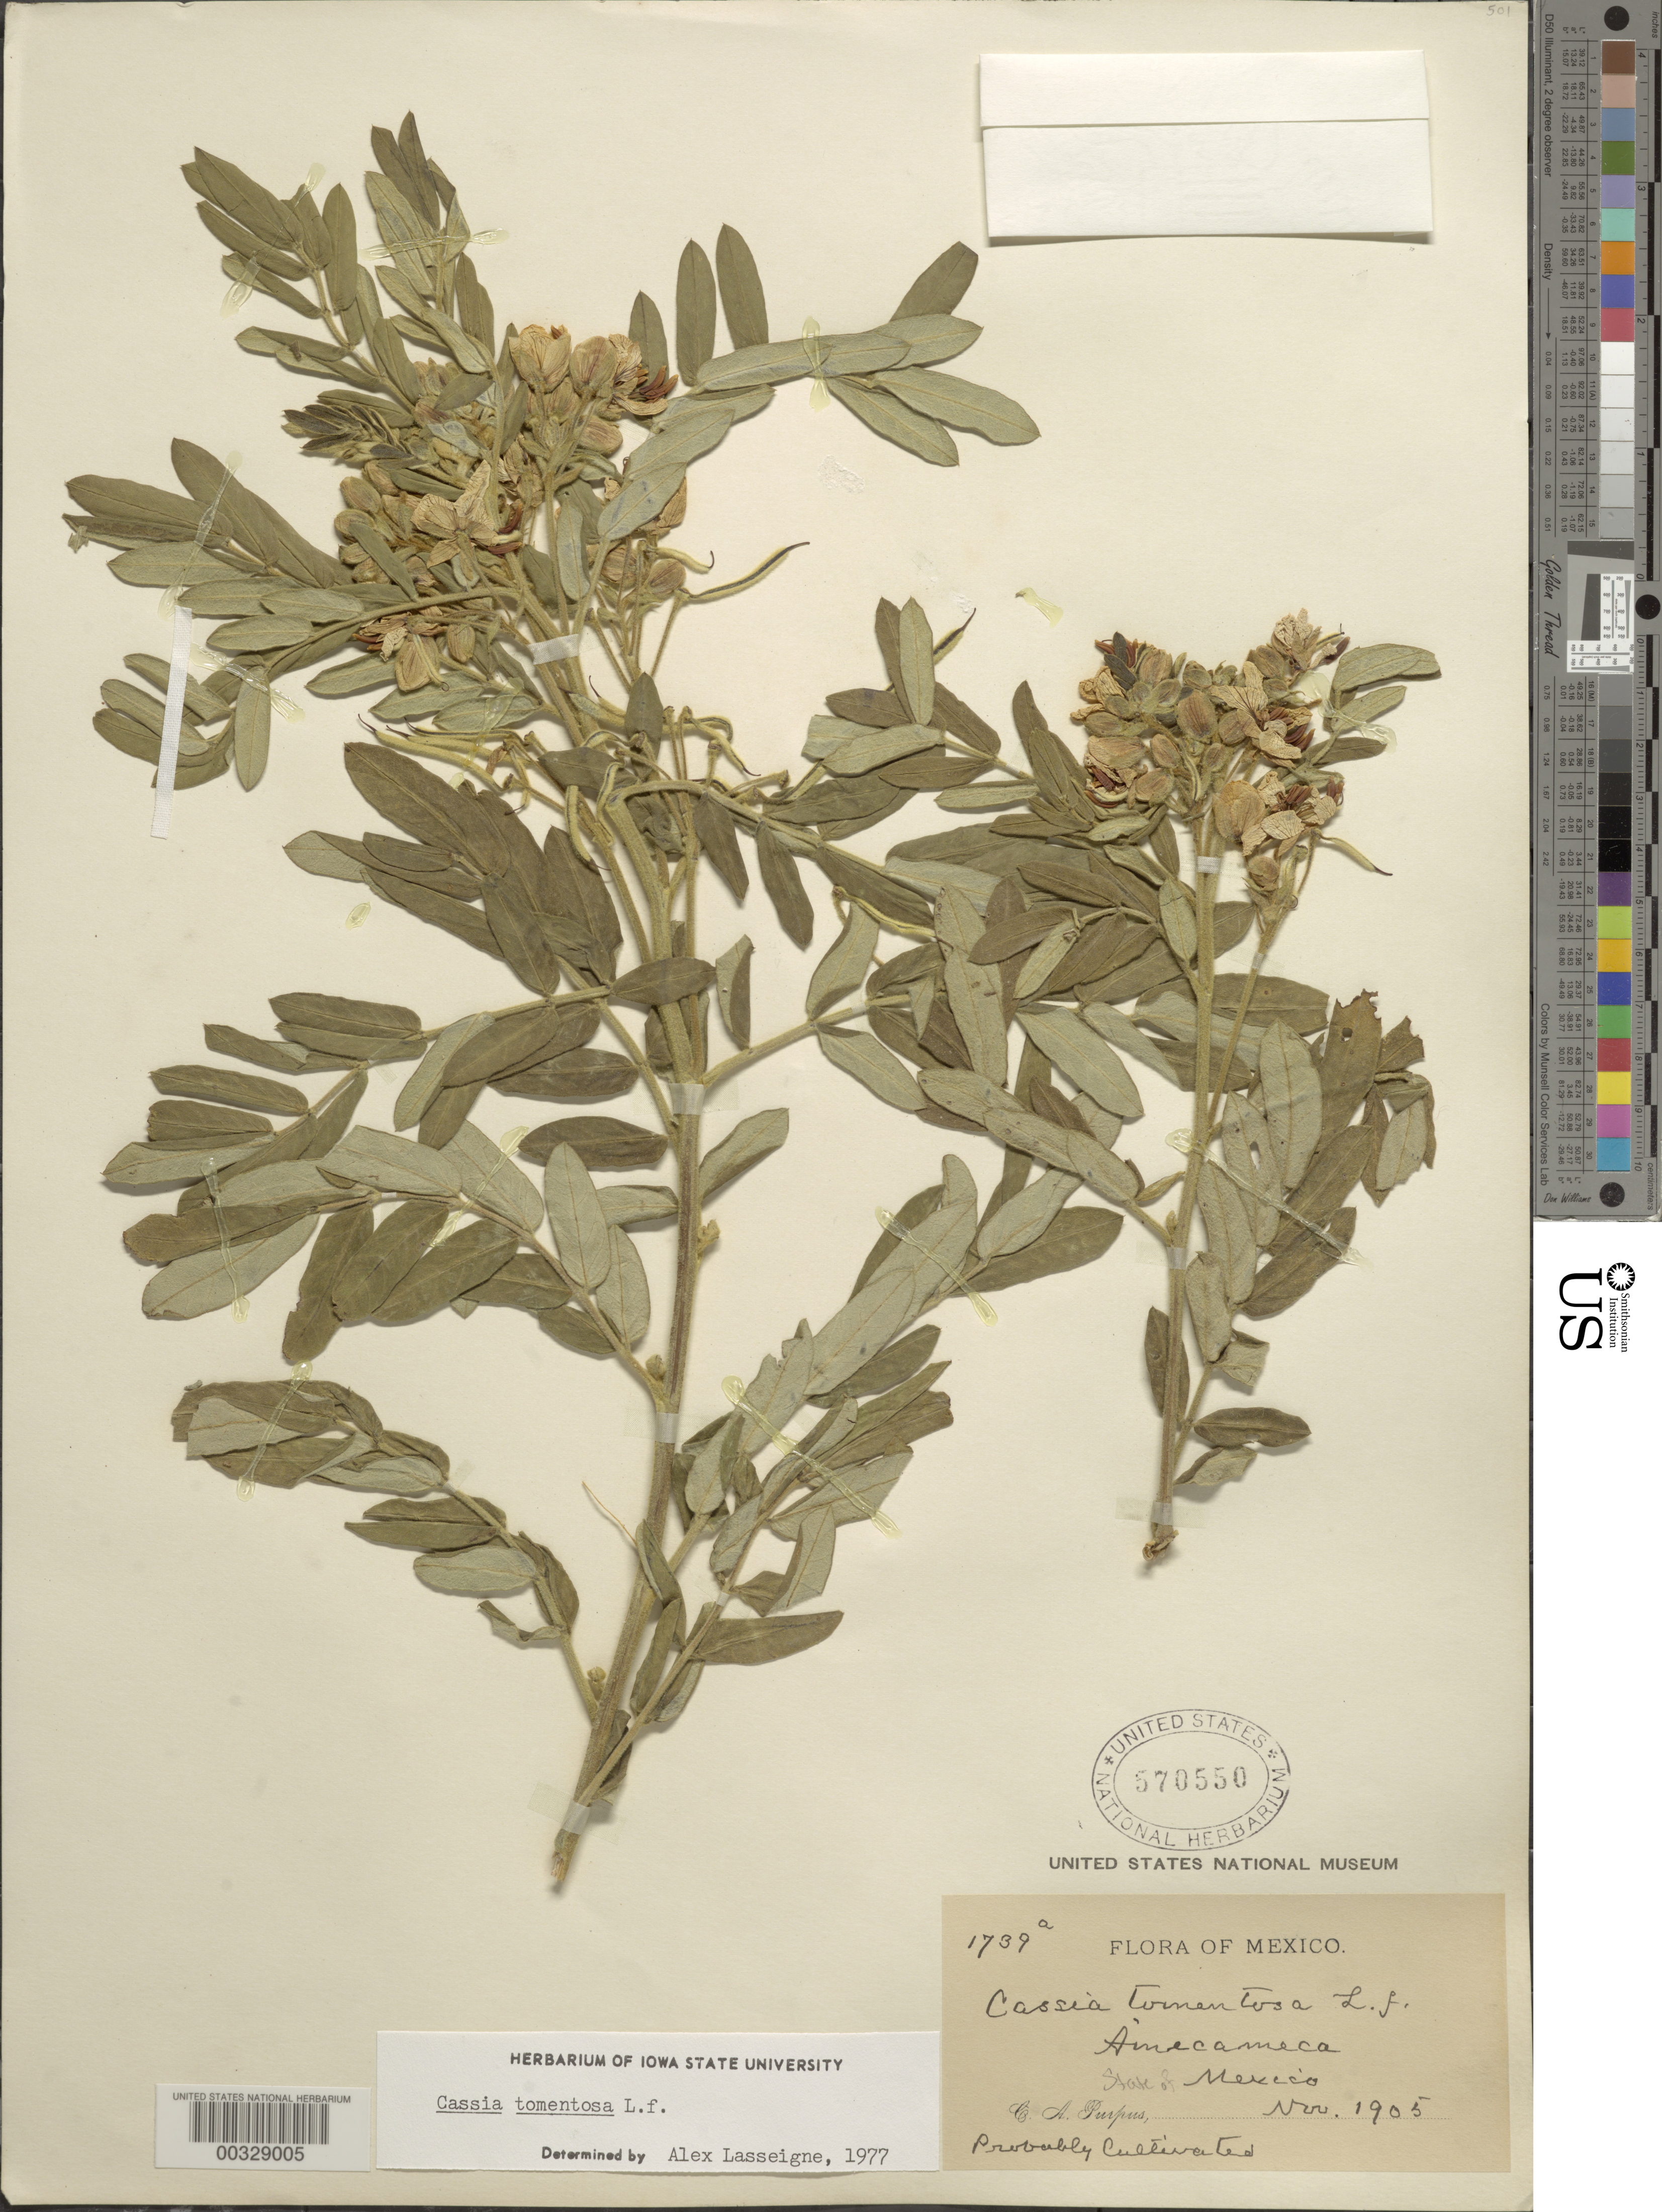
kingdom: Plantae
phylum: Tracheophyta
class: Magnoliopsida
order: Fabales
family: Fabaceae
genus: Senna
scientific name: Senna multiglandulosa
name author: (Jacq.) H.S. Irwin & Barneby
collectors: C. A. Purpus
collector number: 1739a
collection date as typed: Nov 1905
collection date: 1905-11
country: Mexico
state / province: México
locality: Amecameca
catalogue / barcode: US 570550